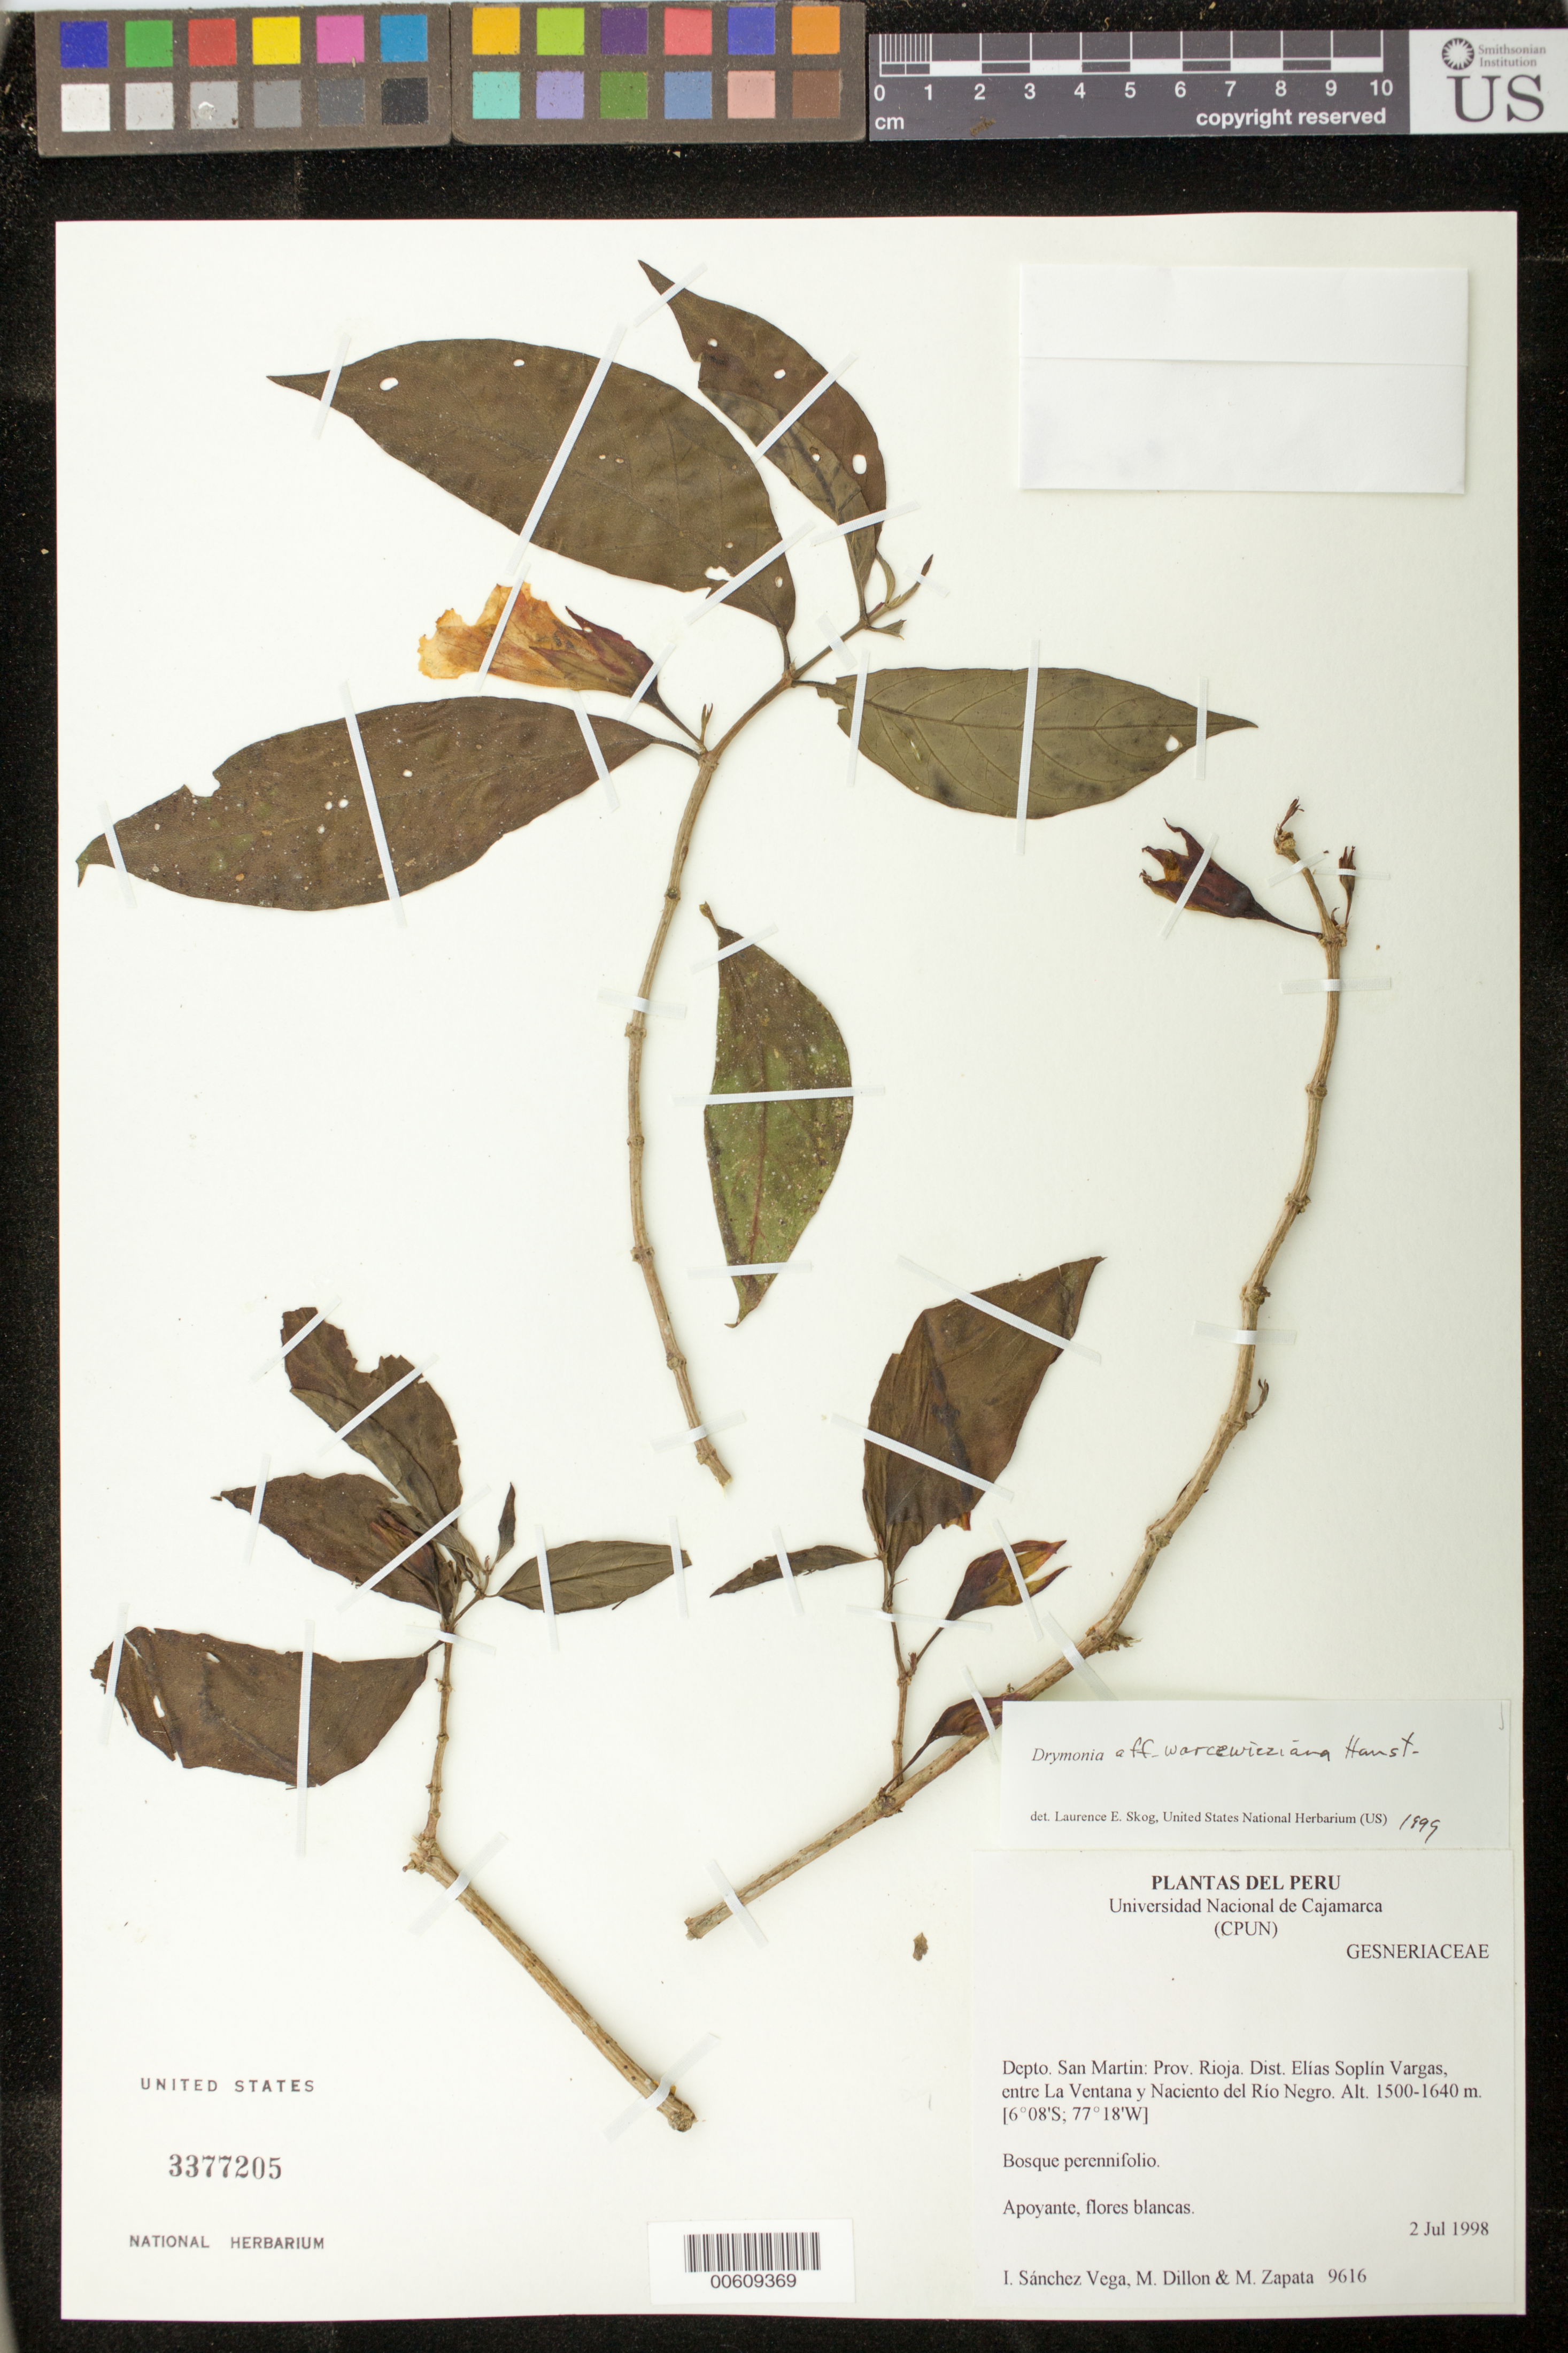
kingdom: Plantae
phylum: Tracheophyta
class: Magnoliopsida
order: Lamiales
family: Gesneriaceae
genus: Drymonia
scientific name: Drymonia warszewicziana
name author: Hanst.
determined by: Skog, Laurence E.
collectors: I. M. Sánchez Vega, M. O. Dillon & M. Zapata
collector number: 9616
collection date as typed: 02 Jul 1998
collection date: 1998-07-02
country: Peru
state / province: San Martín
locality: Prov. Rioja; dist. Elías Soplín Vargas, entre La Ventana y Naciento del Río Negro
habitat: Bosque perennifolio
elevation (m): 1500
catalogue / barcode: US 3377205